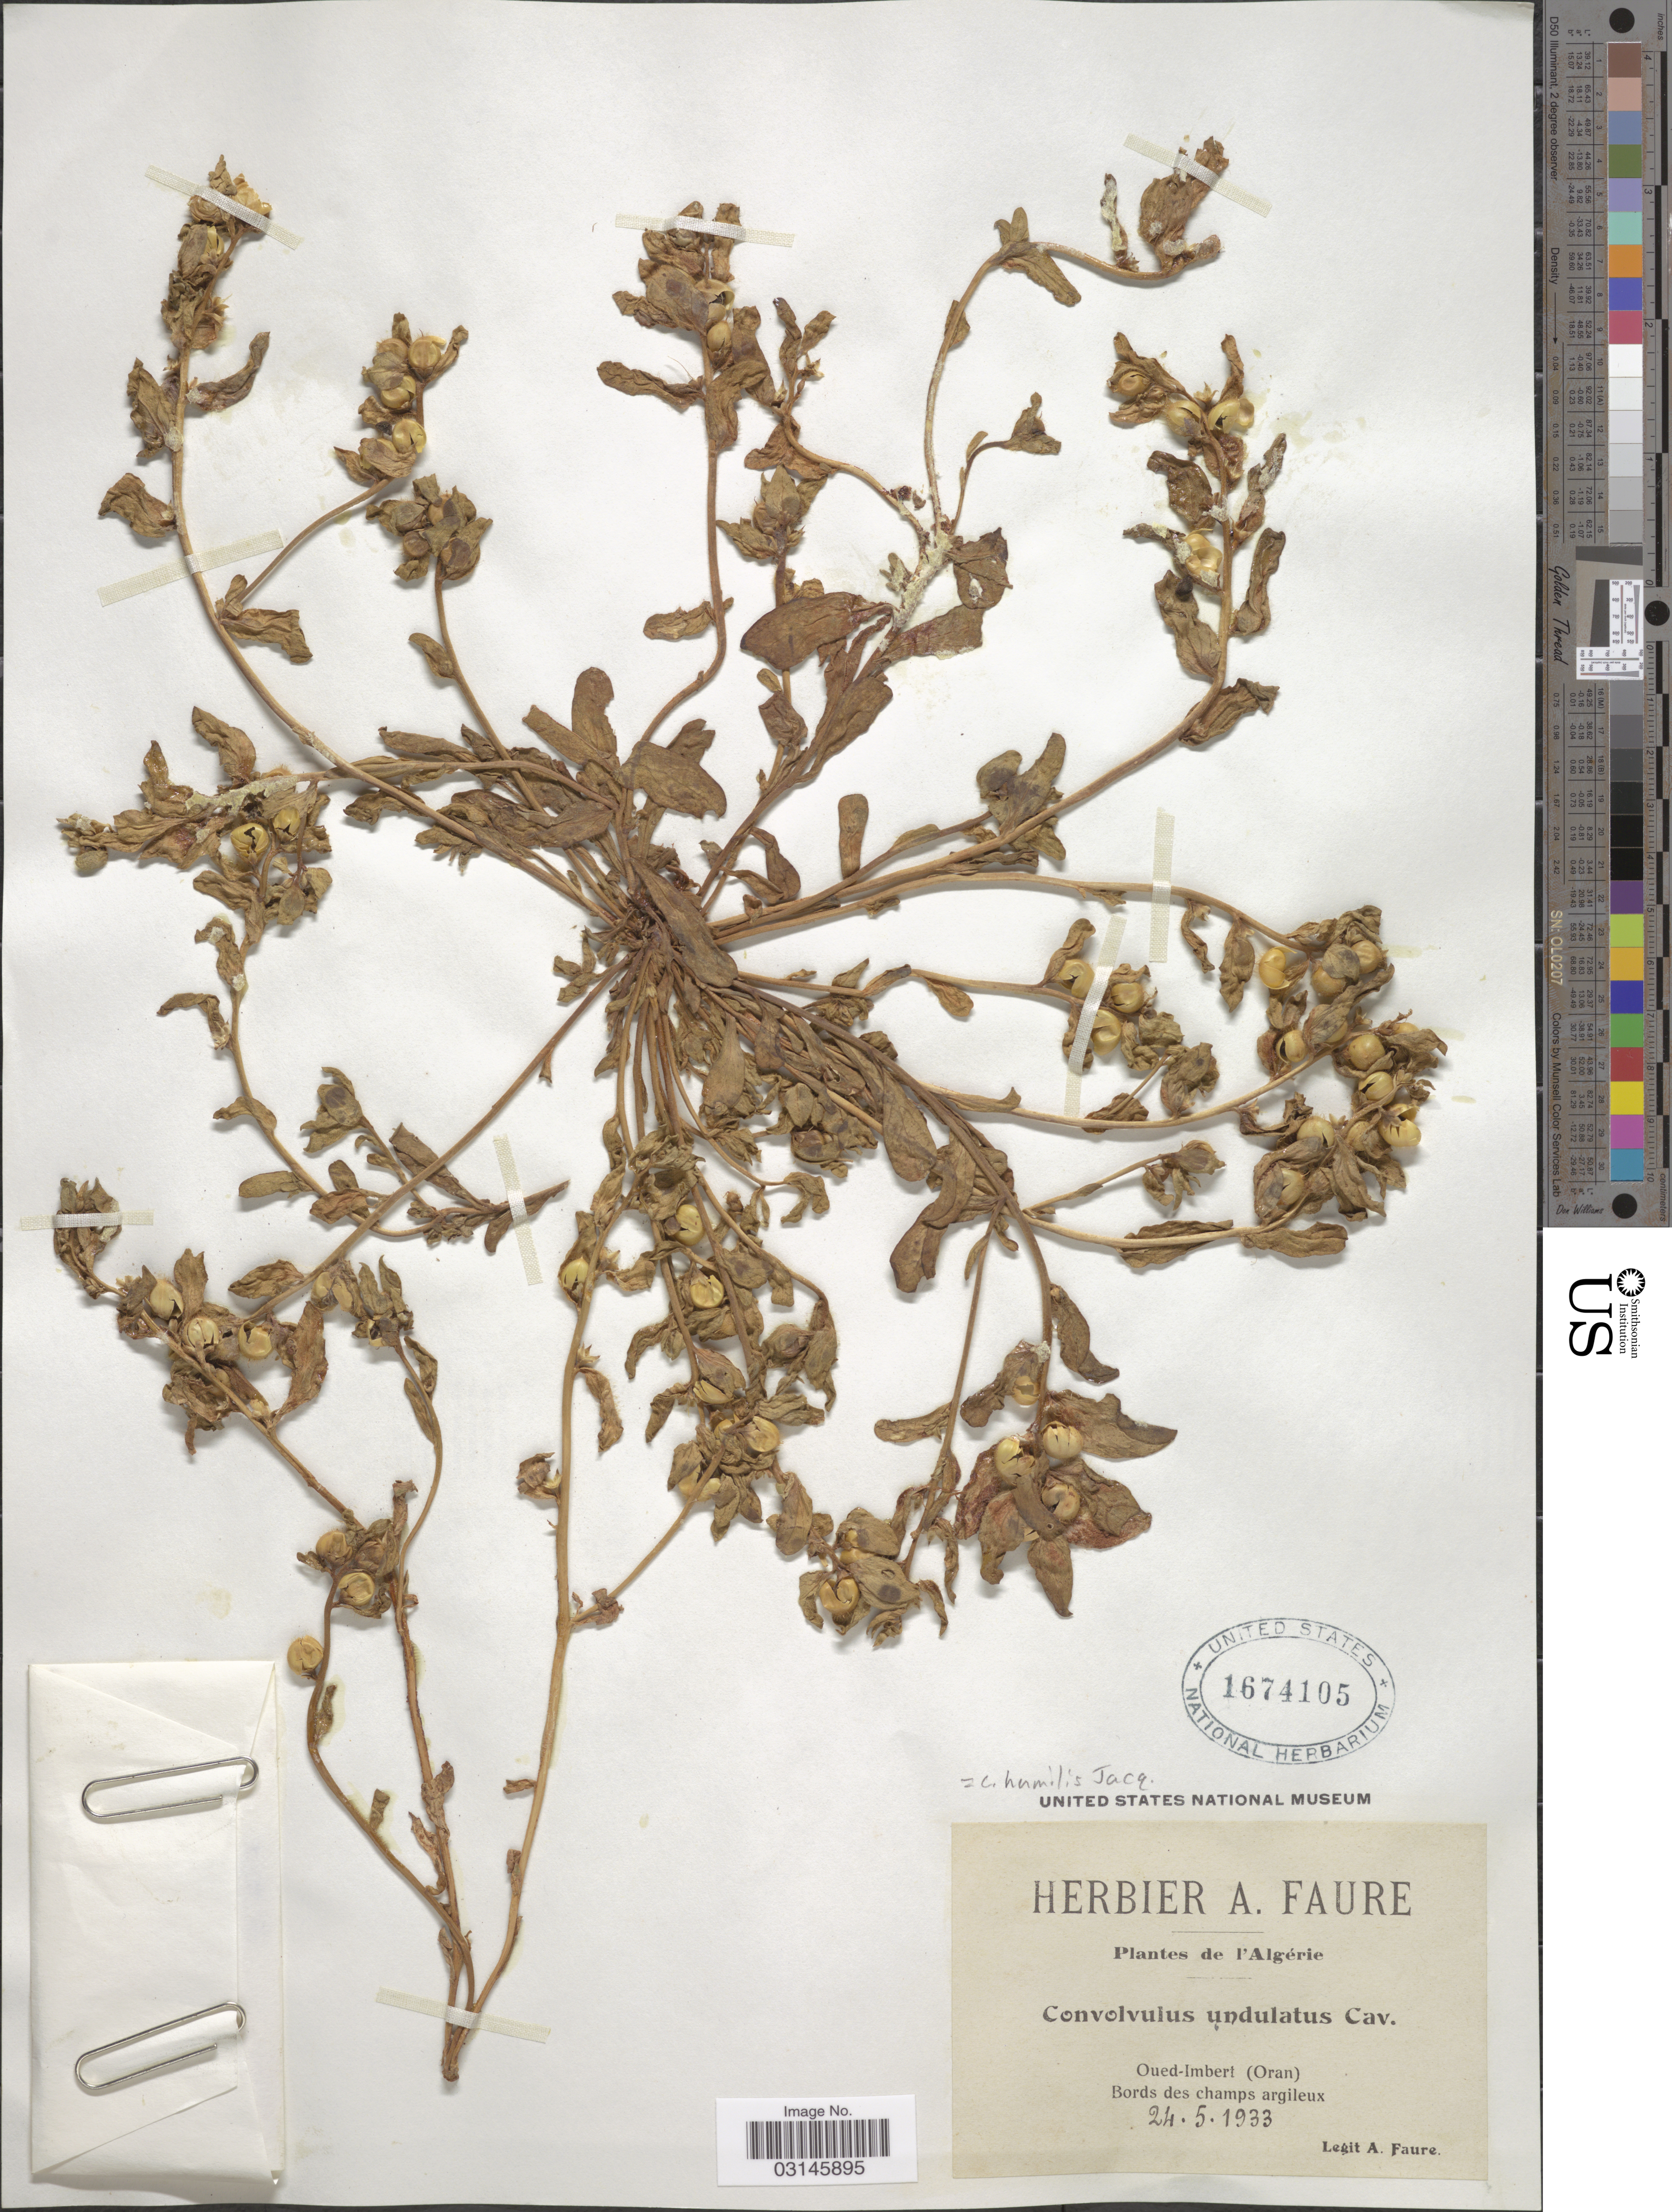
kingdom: Plantae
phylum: Tracheophyta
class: Magnoliopsida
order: Solanales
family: Convolvulaceae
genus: Convolvulus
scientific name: Convolvulus humilis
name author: Jacq.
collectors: A. Faure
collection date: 1933-05-24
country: Algeria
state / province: Oran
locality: L'Algérie, Oued-Imbert (Oran) Bords des champs argileux.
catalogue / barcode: US 1674105